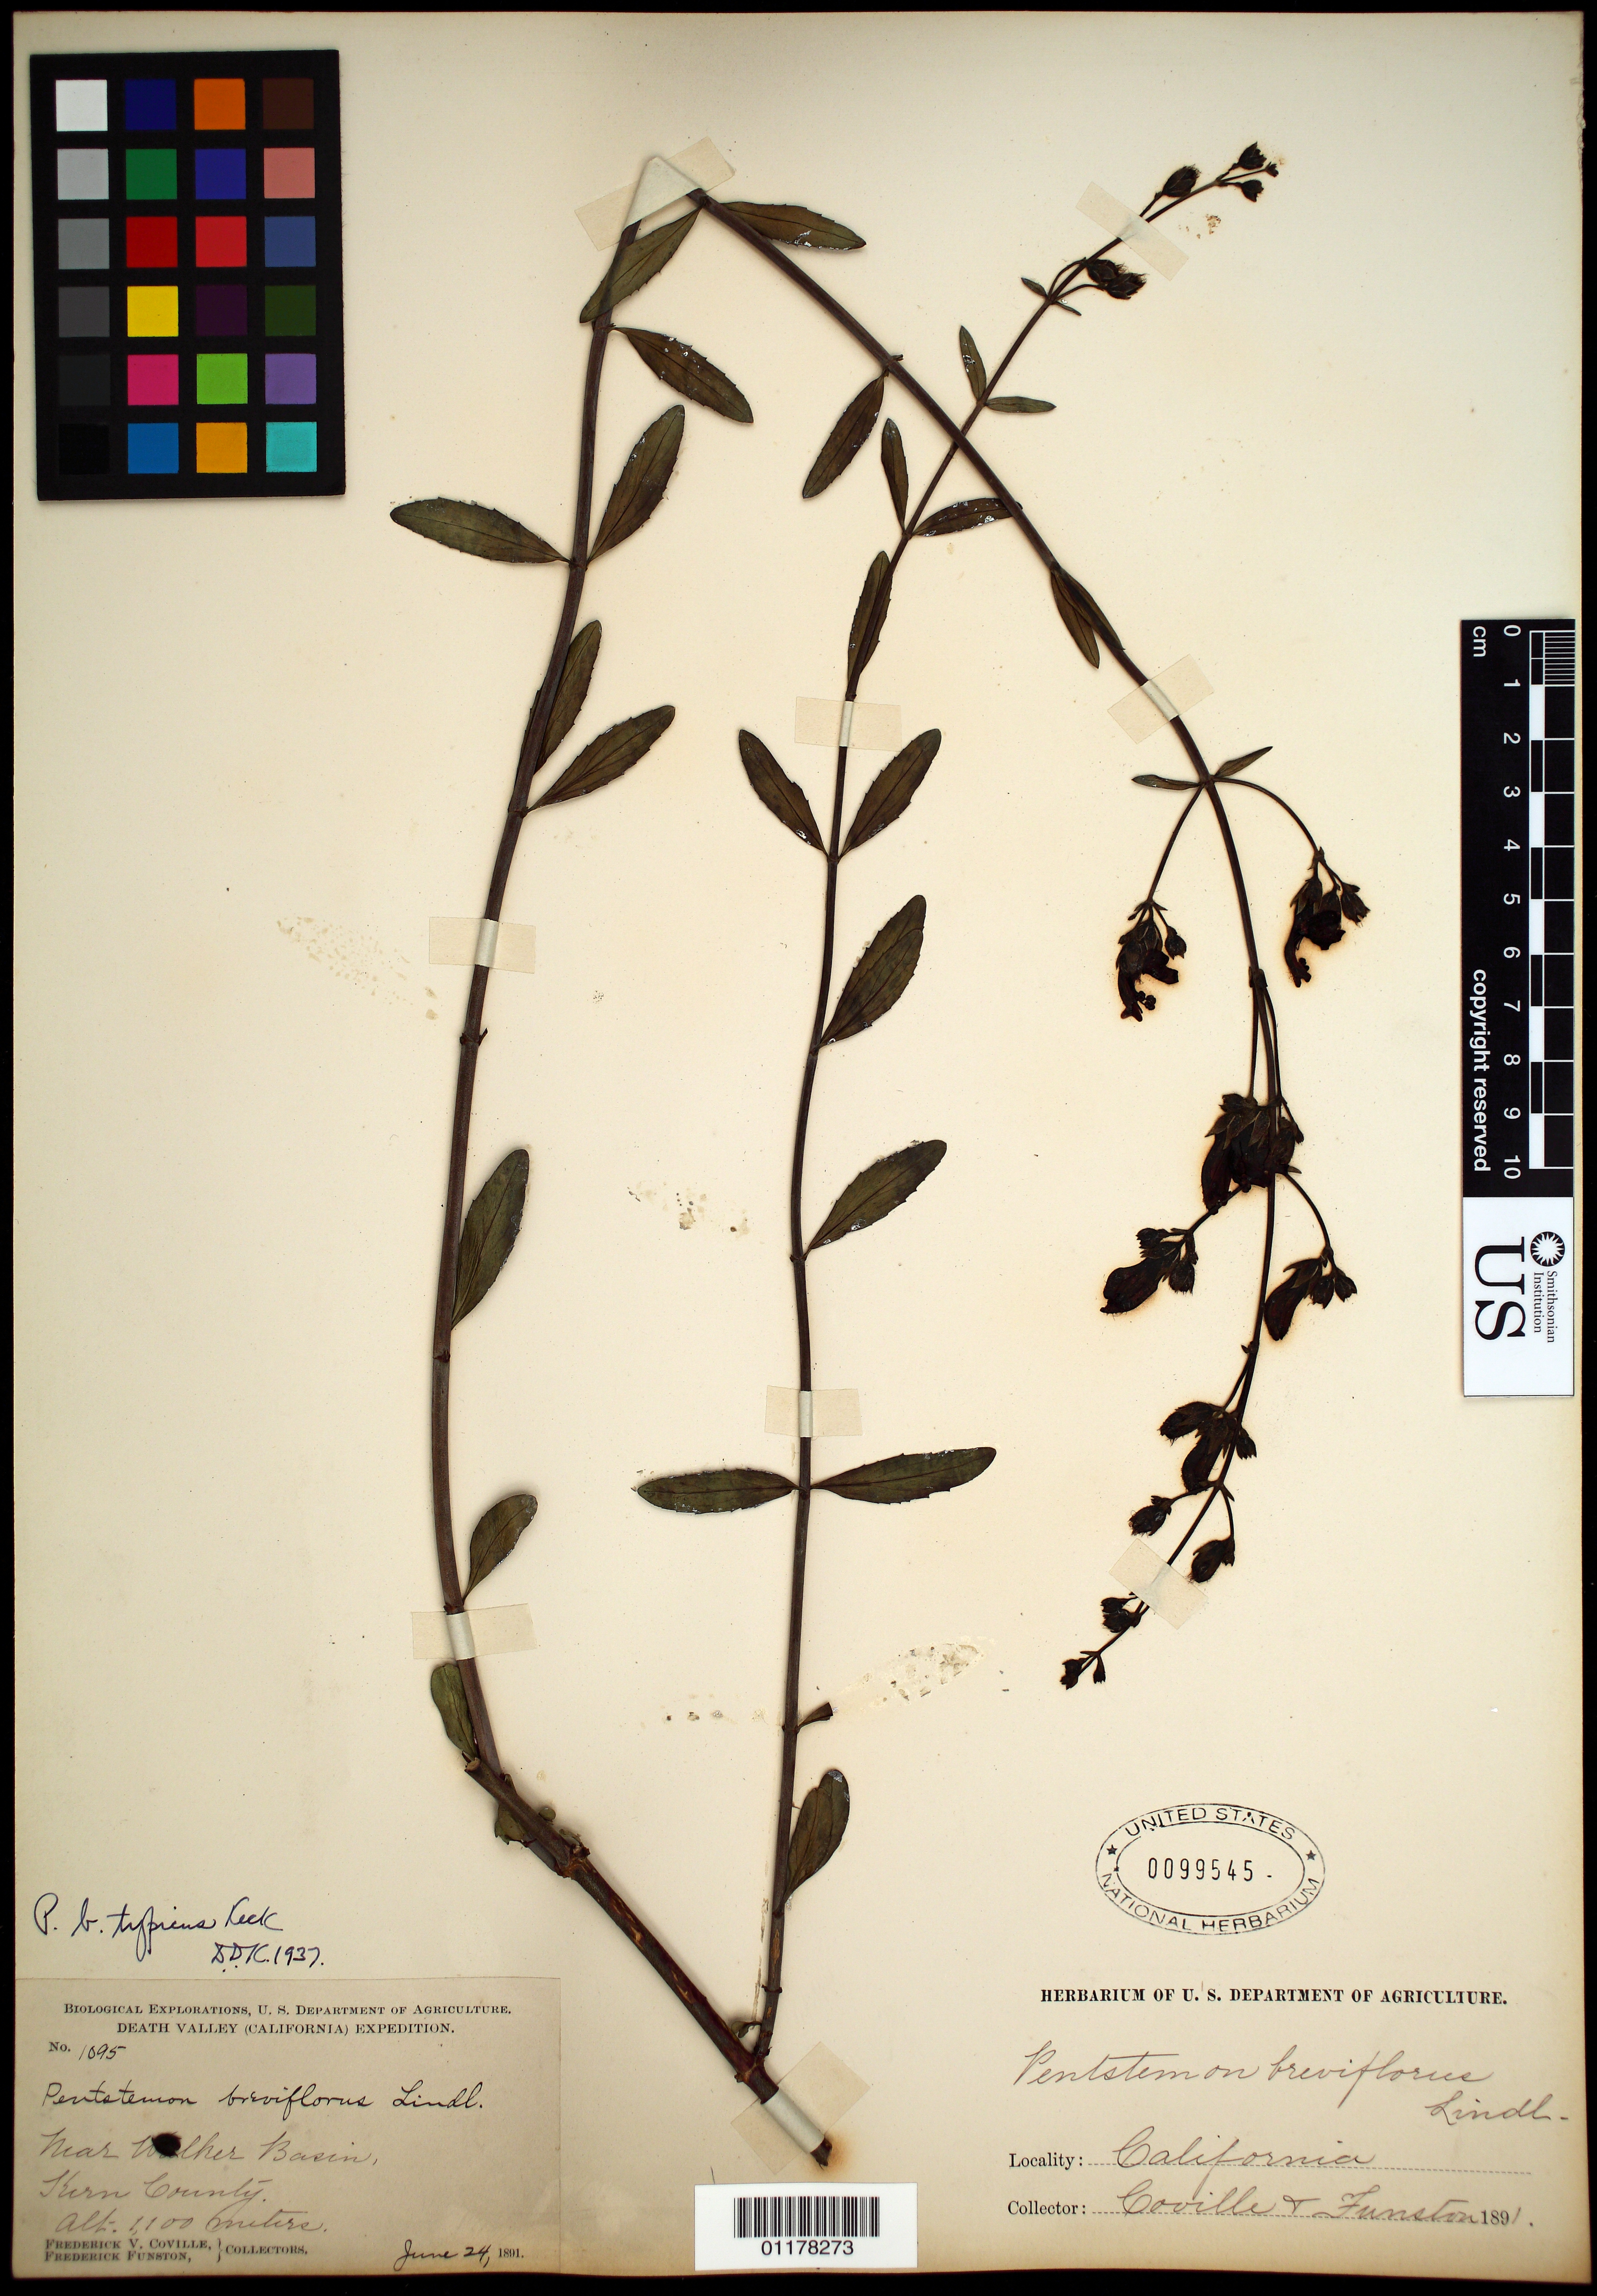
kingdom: Plantae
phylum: Tracheophyta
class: Magnoliopsida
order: Lamiales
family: Plantaginaceae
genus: Penstemon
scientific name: Penstemon breviflorus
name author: Lindl.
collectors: F. V. Coville & F. Funston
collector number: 1095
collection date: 1891-06-24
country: United States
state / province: California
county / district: Kern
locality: near Walker Basin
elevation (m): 1100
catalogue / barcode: US 99545